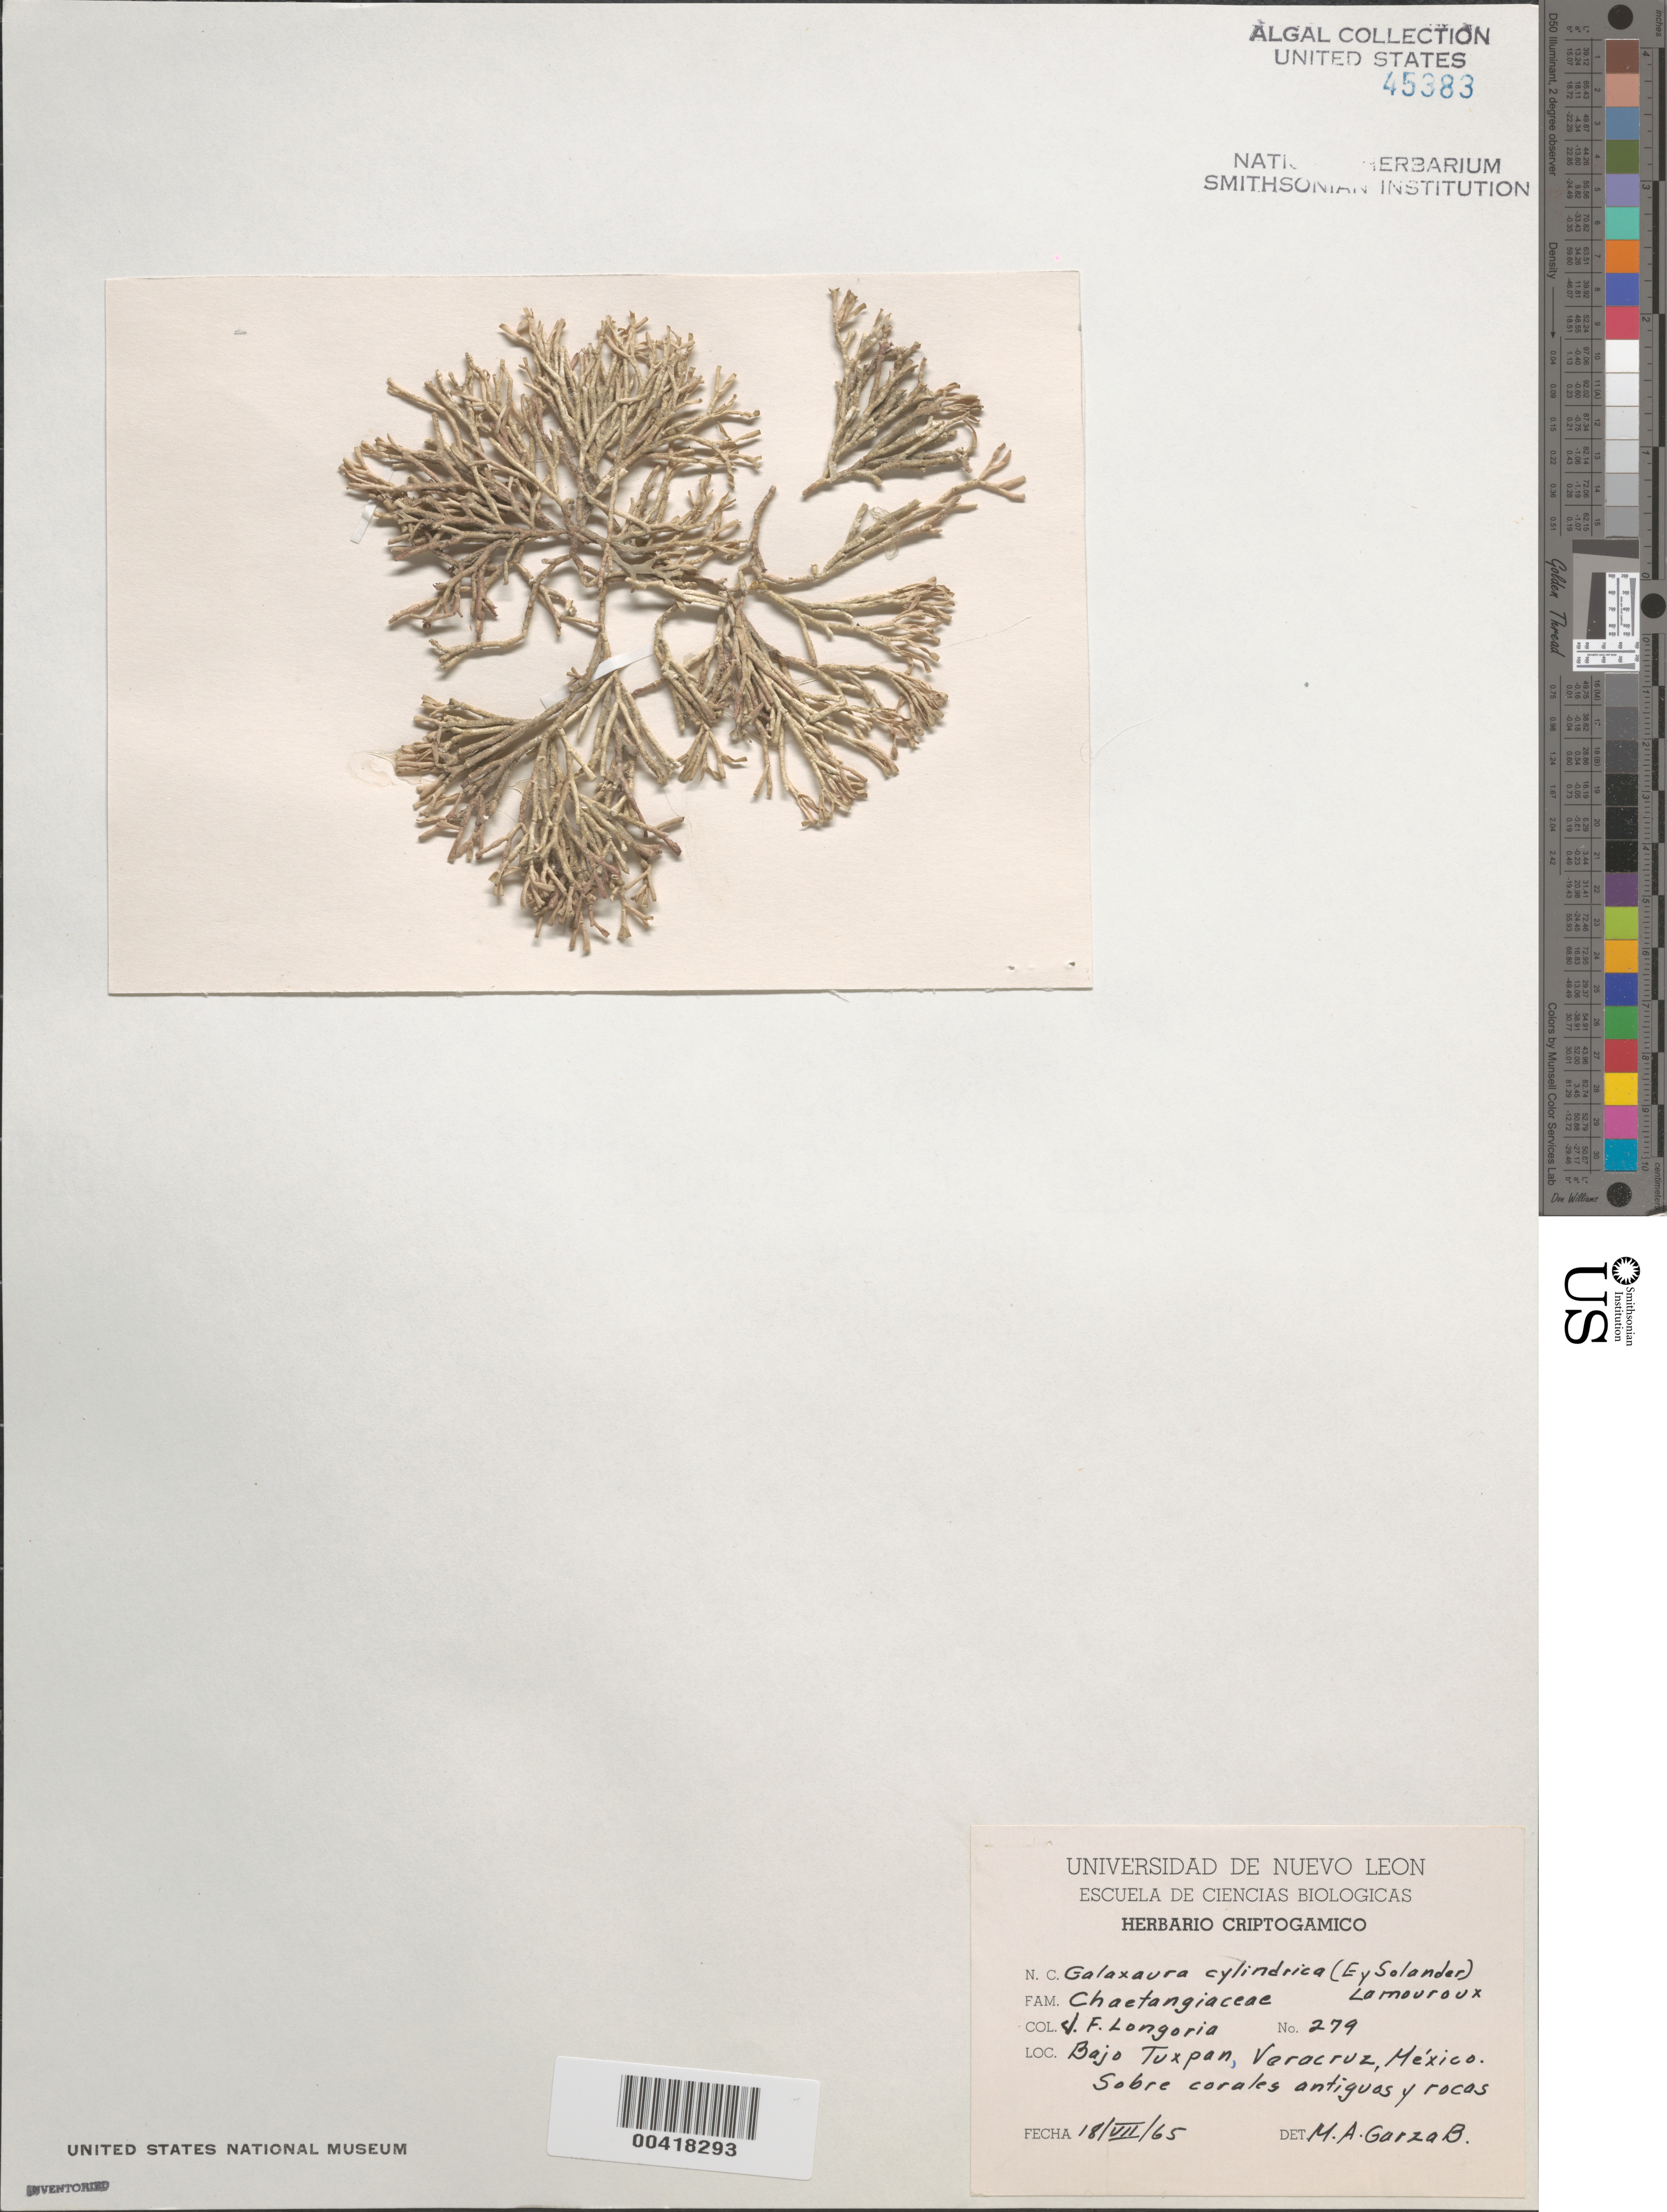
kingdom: Plantae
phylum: Rhodophyta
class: Florideophyceae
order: Nemaliales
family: Galaxauraceae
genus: Galaxaura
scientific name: Galaxaura rugosa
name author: (Ellis & Sol.) J.V.Lamouroux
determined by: Algae name updating Project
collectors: J. Longoria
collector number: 279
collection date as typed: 18 Jul 1965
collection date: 1965-07-18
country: Mexico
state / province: Veracruz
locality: Bajo Tuxpan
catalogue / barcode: US 45383